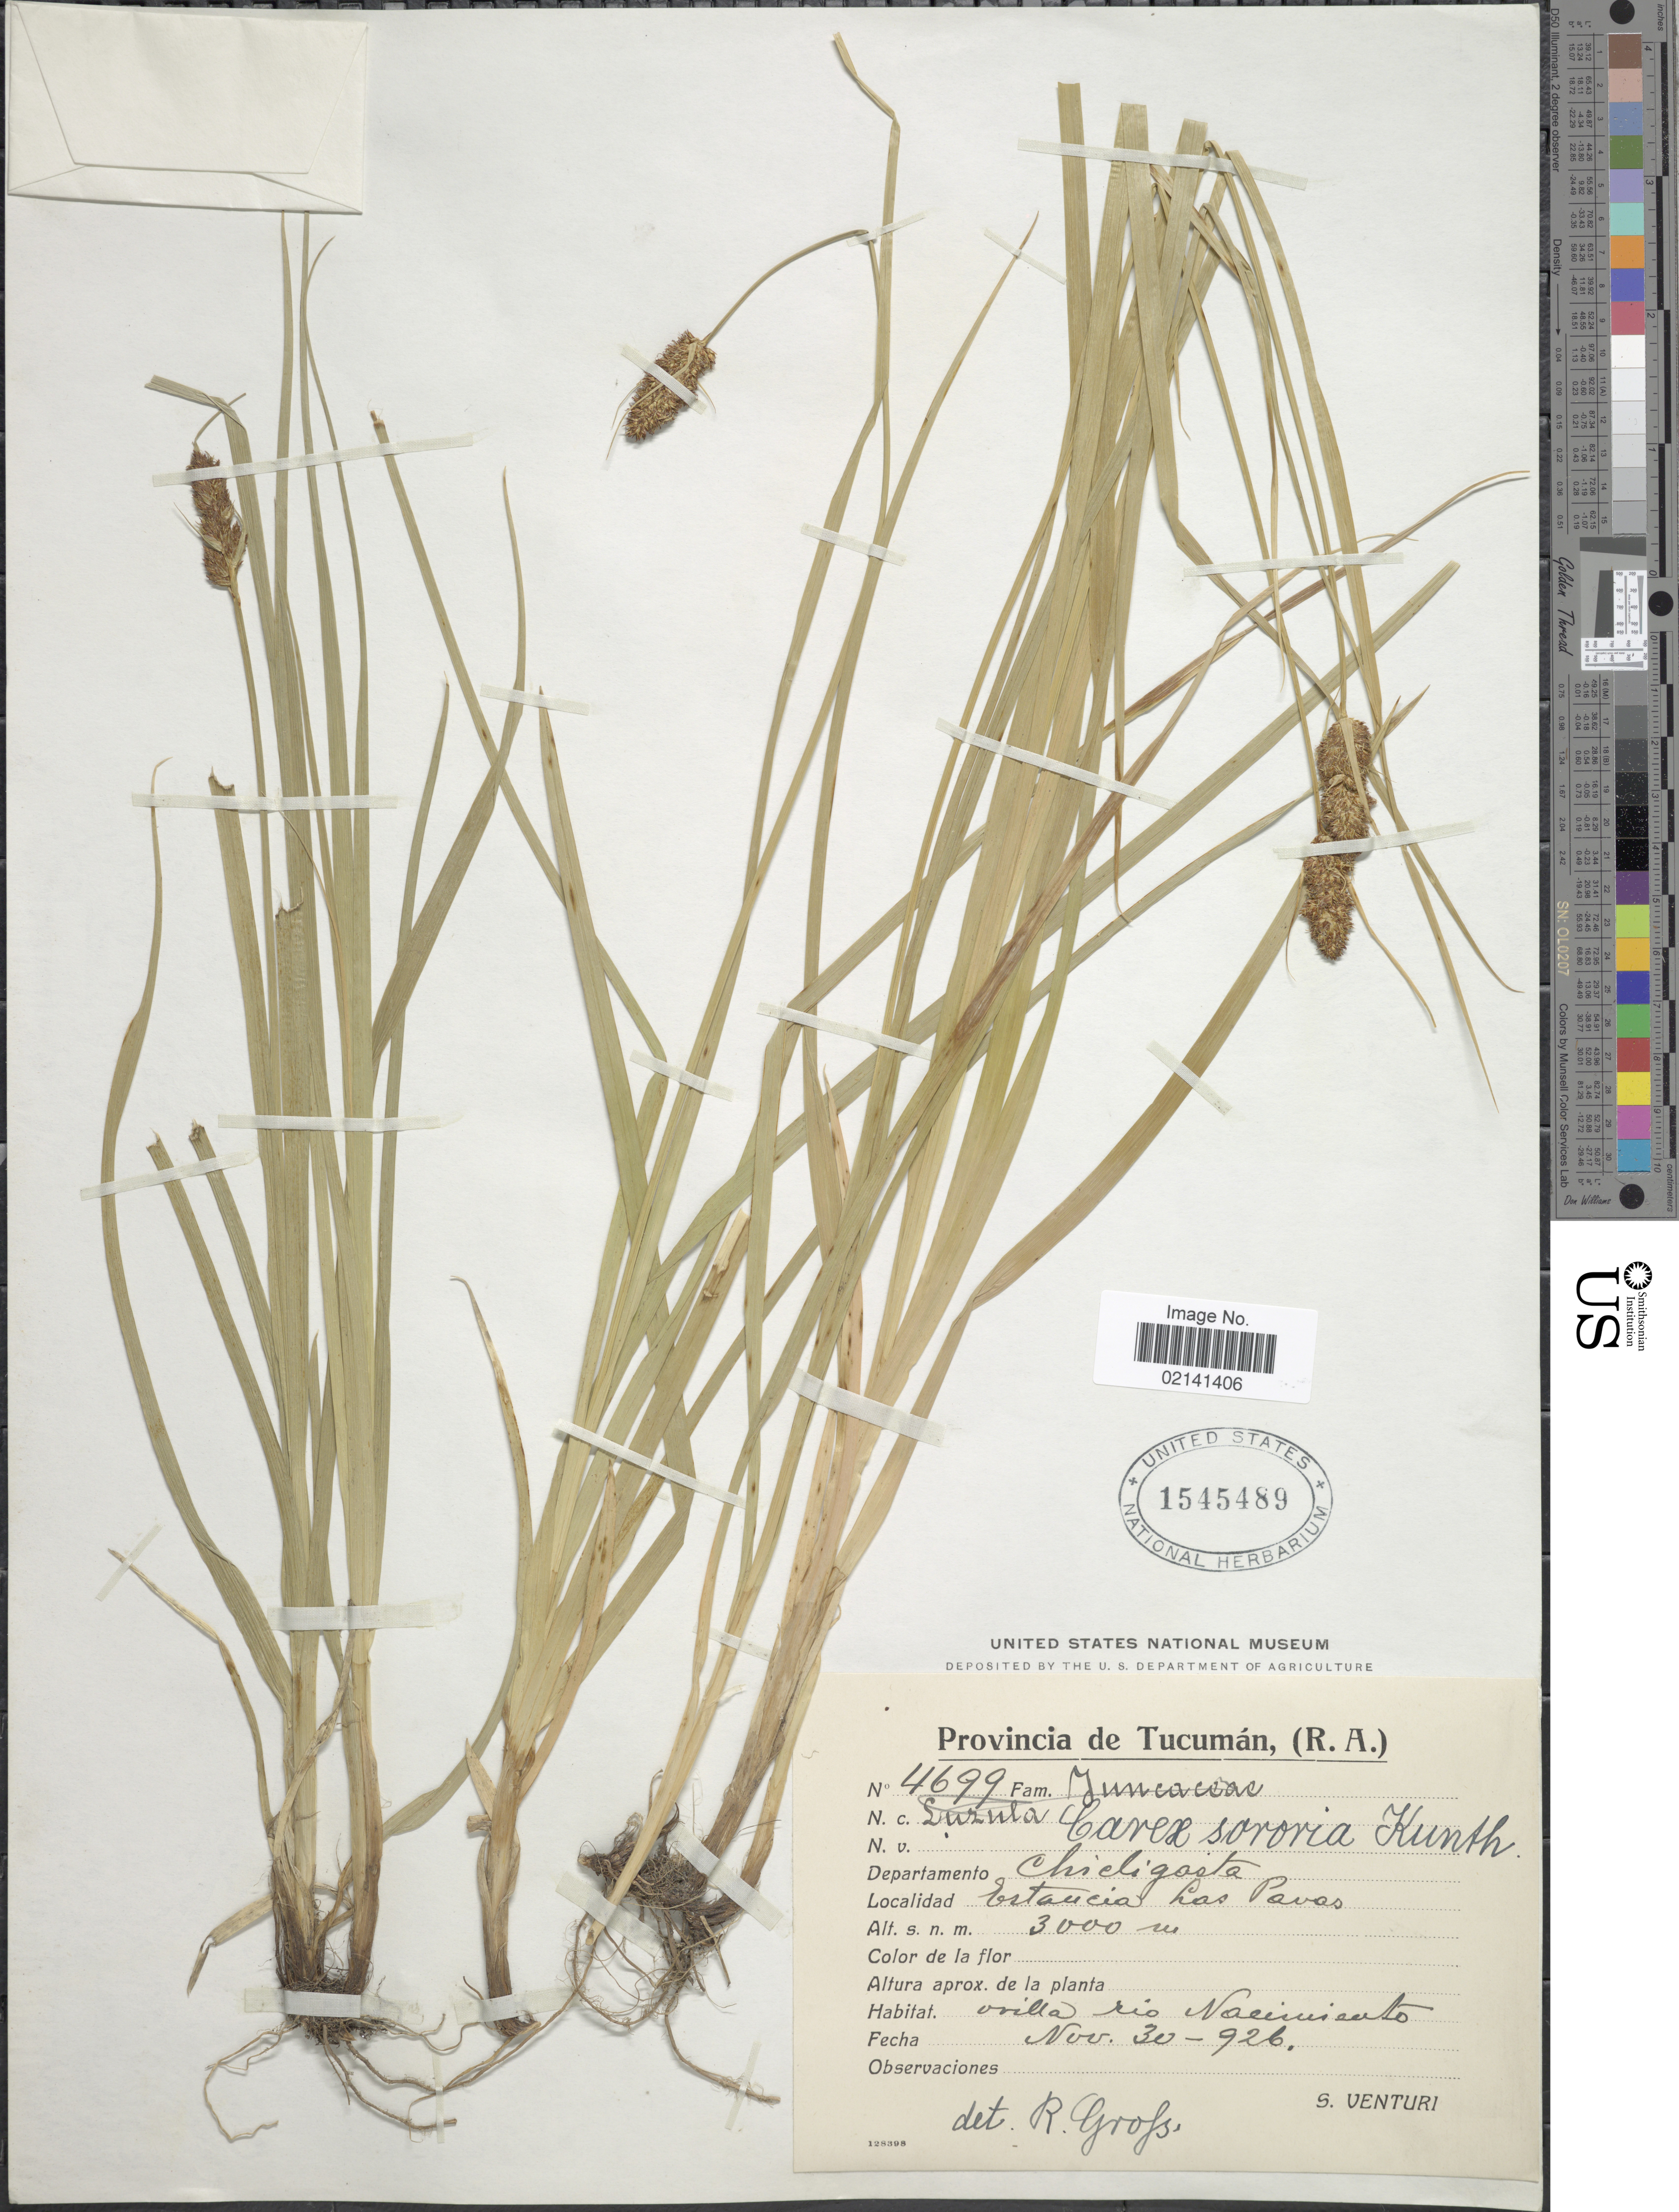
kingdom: Plantae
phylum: Tracheophyta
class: Liliopsida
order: Poales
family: Cyperaceae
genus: Carex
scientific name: Carex subdivulsa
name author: (Kük.) G.A. Wheeler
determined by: Jimnéz-Mejias, Pedro, (UPOS), Universidad Pablo de Olavide (SPAIN)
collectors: S. Venturi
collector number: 4699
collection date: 1926-11-30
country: Argentina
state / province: Tucuman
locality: Provincia de Tucuman, (R. A.) Departamento Chicligasta, Estancia Las Pavas.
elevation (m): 3000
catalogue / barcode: US 1545489